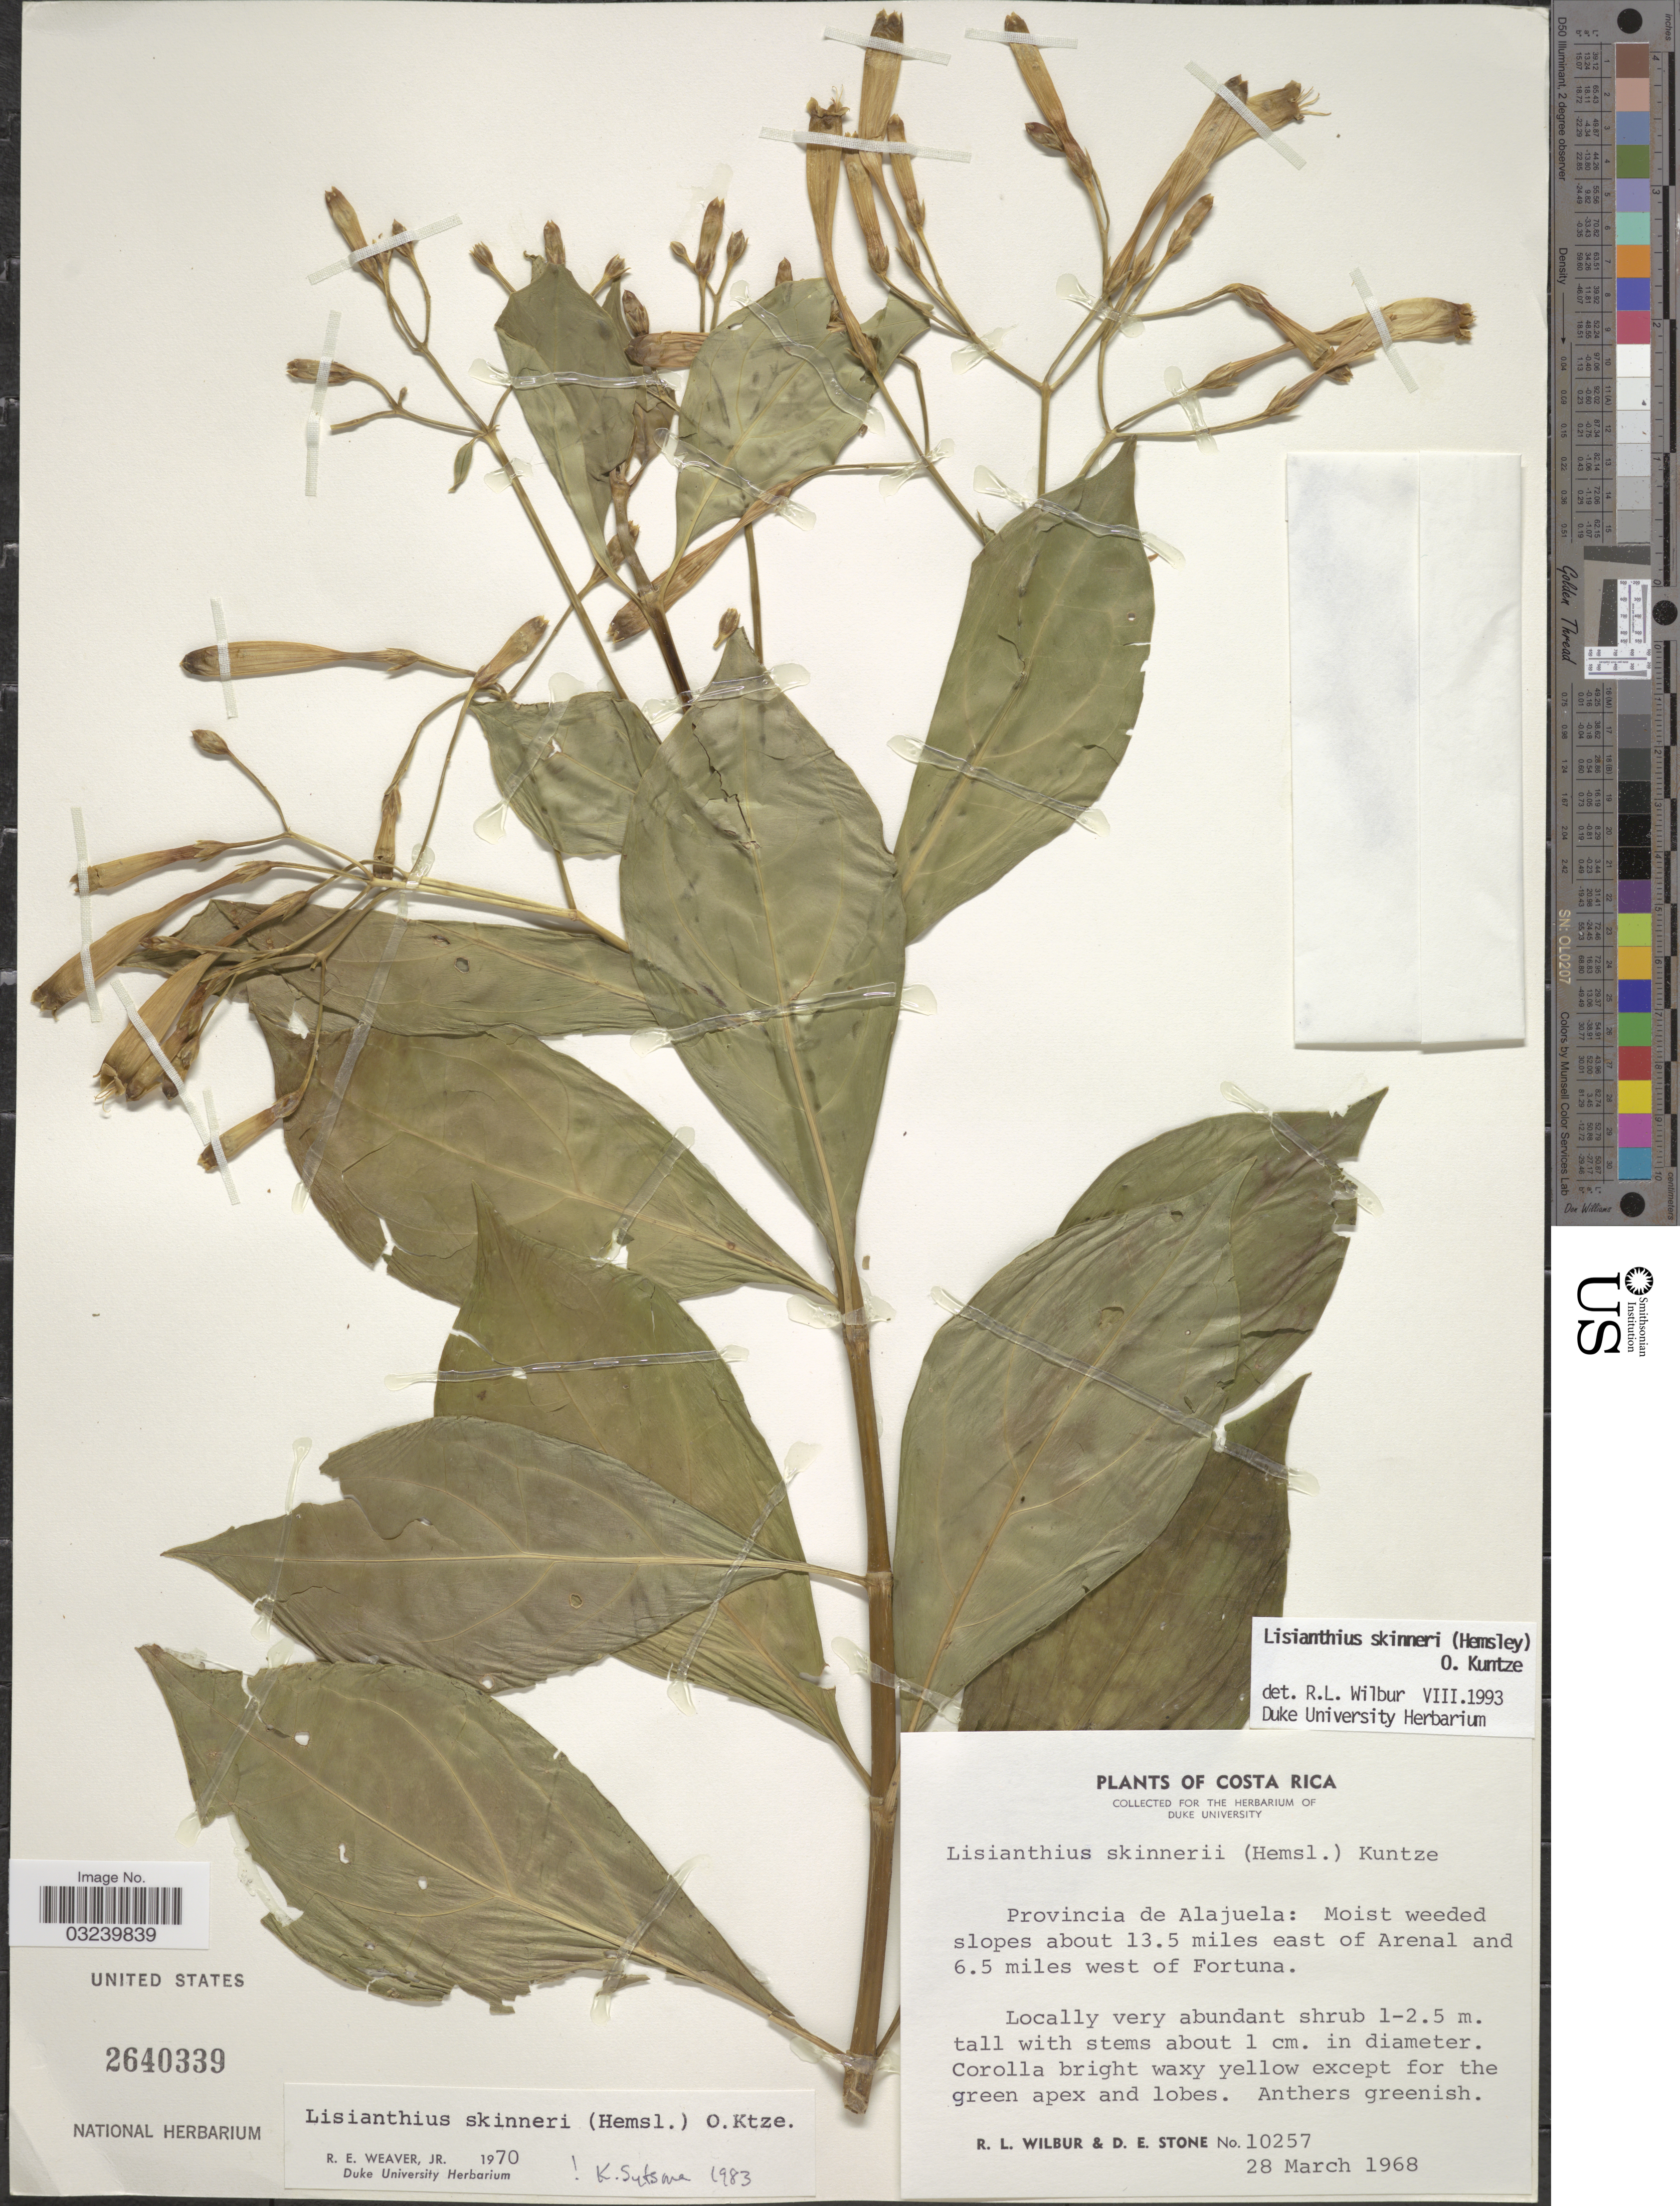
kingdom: Plantae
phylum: Tracheophyta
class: Magnoliopsida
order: Gentianales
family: Gentianaceae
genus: Lisianthius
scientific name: Lisianthius skinneri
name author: (Hemsl.) Kuntze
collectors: R. L. Wilbur & D. E. Stone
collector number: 10257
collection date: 1968-03-28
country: Costa Rica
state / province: Alajuela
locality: Moist weeded slopes about 13.5 miles east of Arenal and 6.5 miles west of Fortuna.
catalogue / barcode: US 2640339